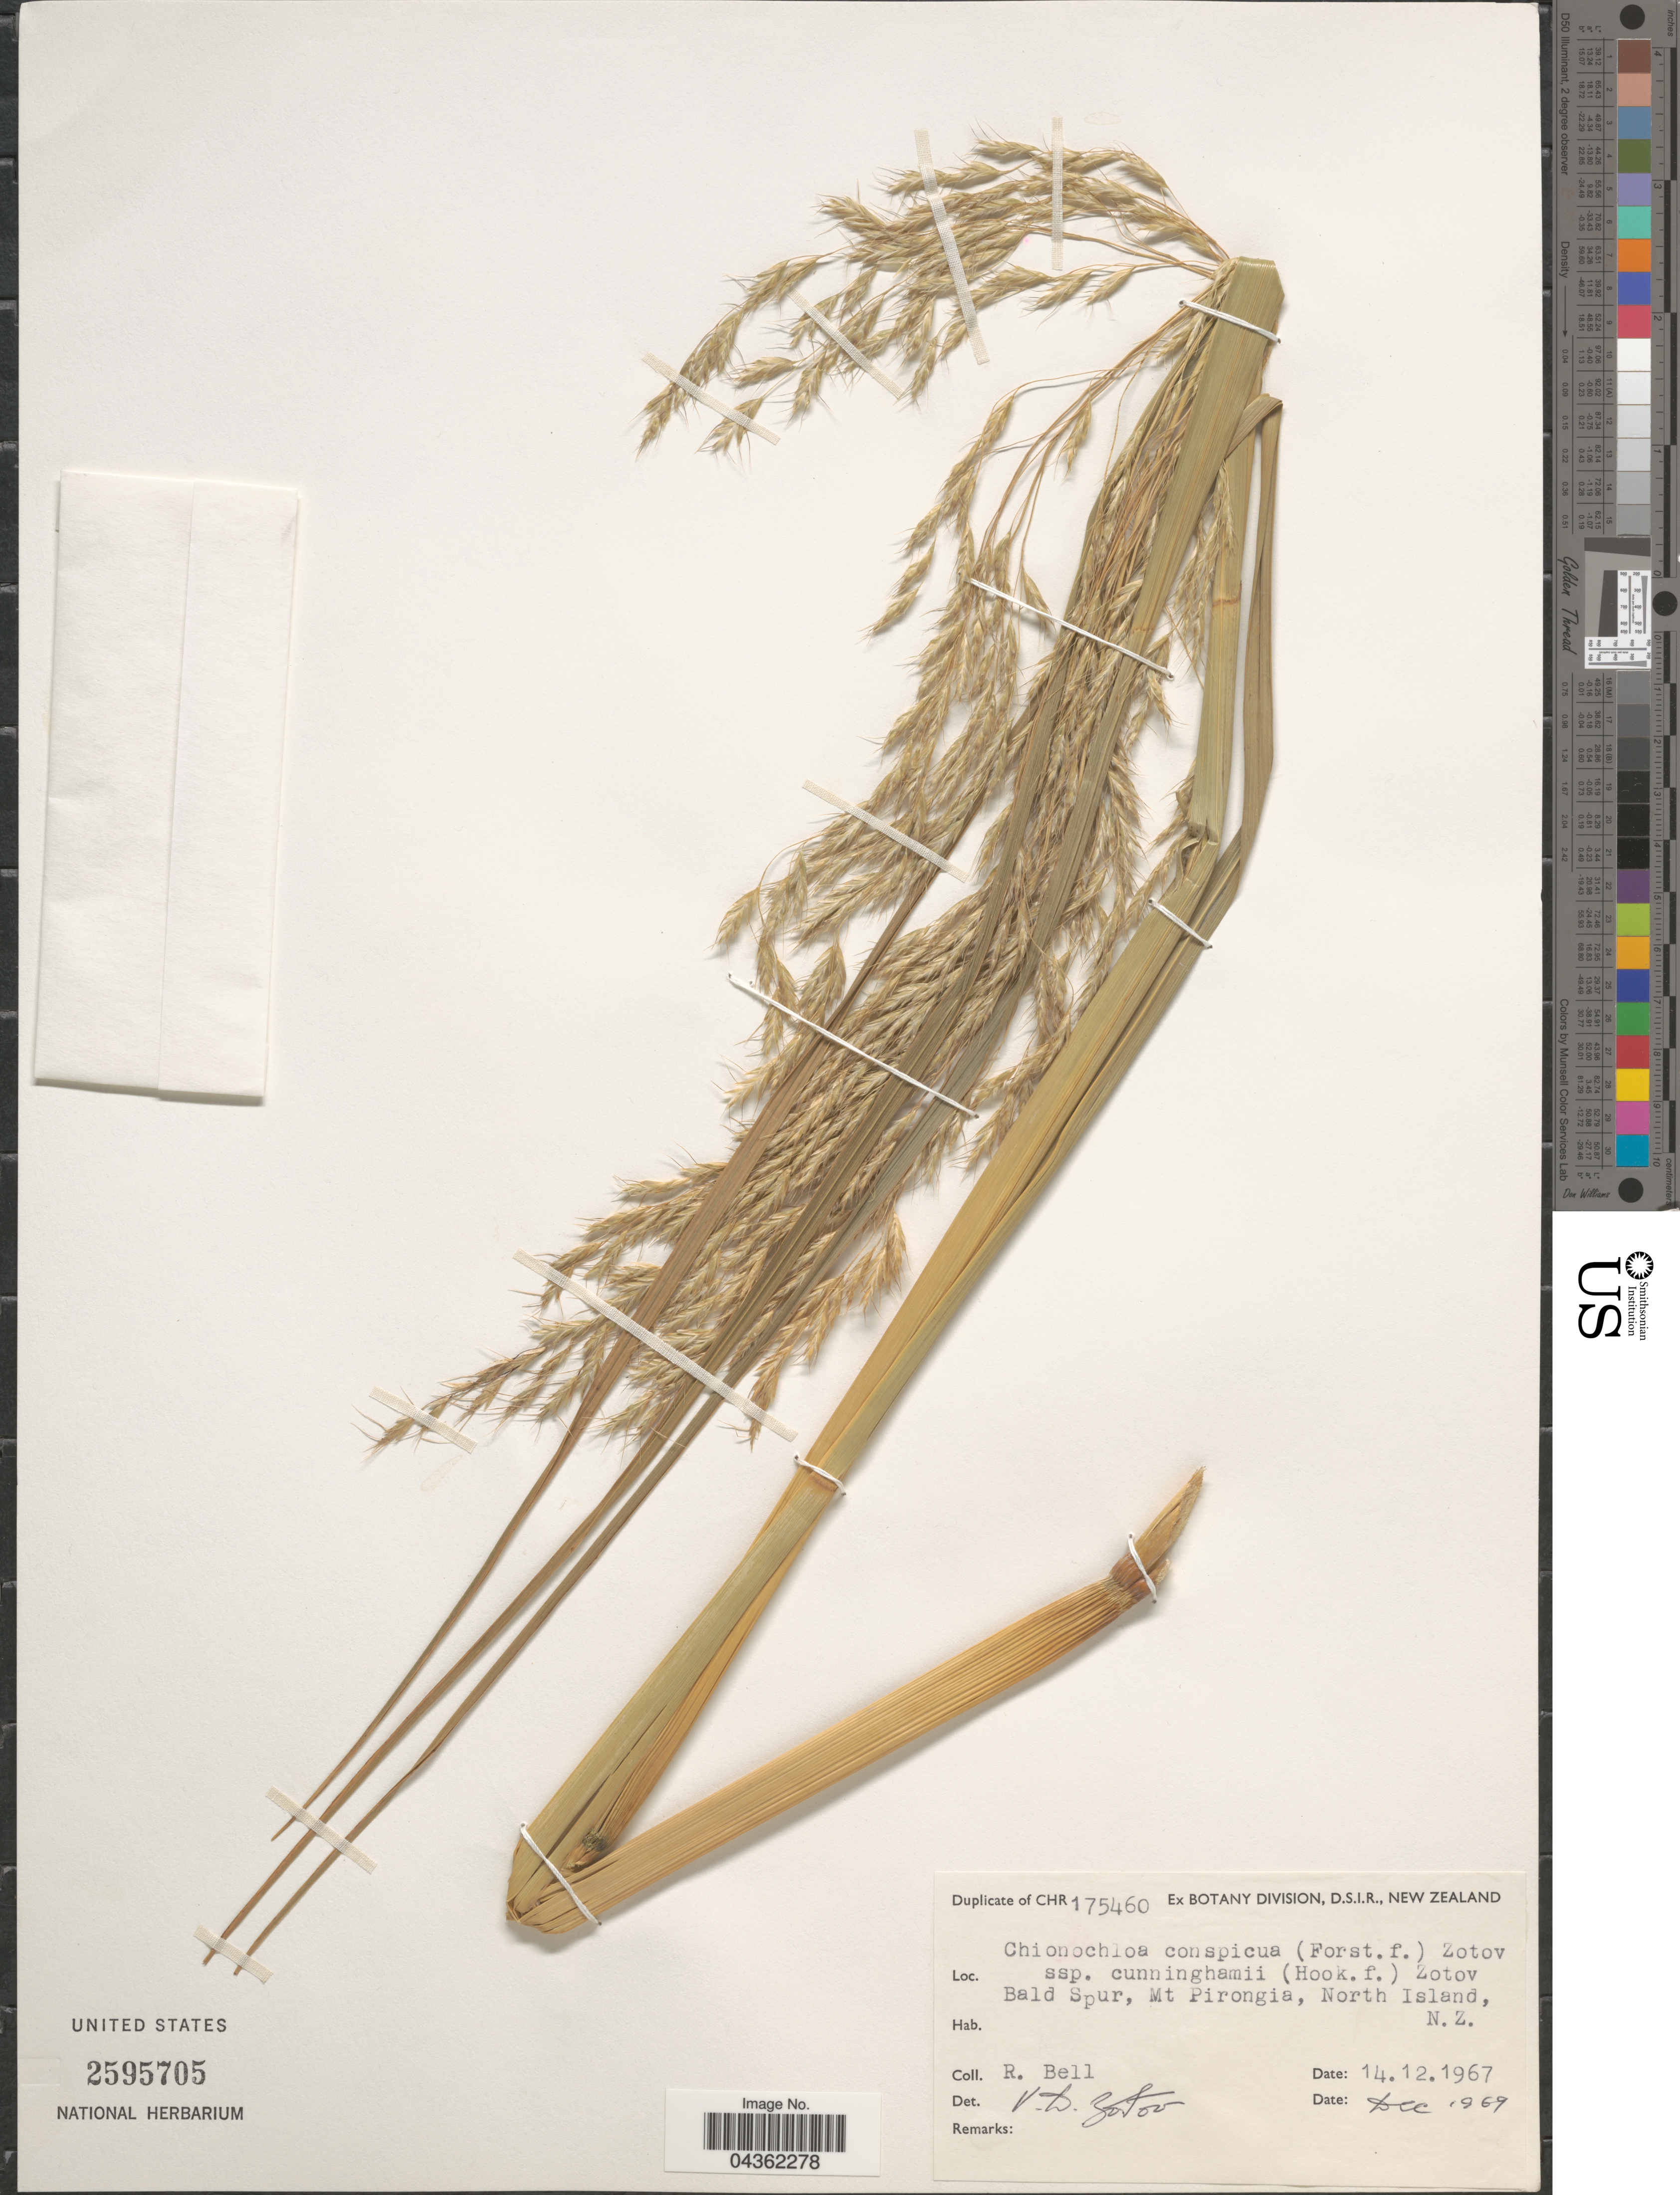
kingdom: Plantae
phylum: Tracheophyta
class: Liliopsida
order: Poales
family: Poaceae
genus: Chionochloa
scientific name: Chionochloa conspicua subsp. cunninghamii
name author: (Hook. f.) Zotov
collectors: C. R. Bell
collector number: CHR175460?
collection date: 1967-12-14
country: New Zealand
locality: Bald Spur, Mt Pirongia, North Island, N.Z.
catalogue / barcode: US 2595705